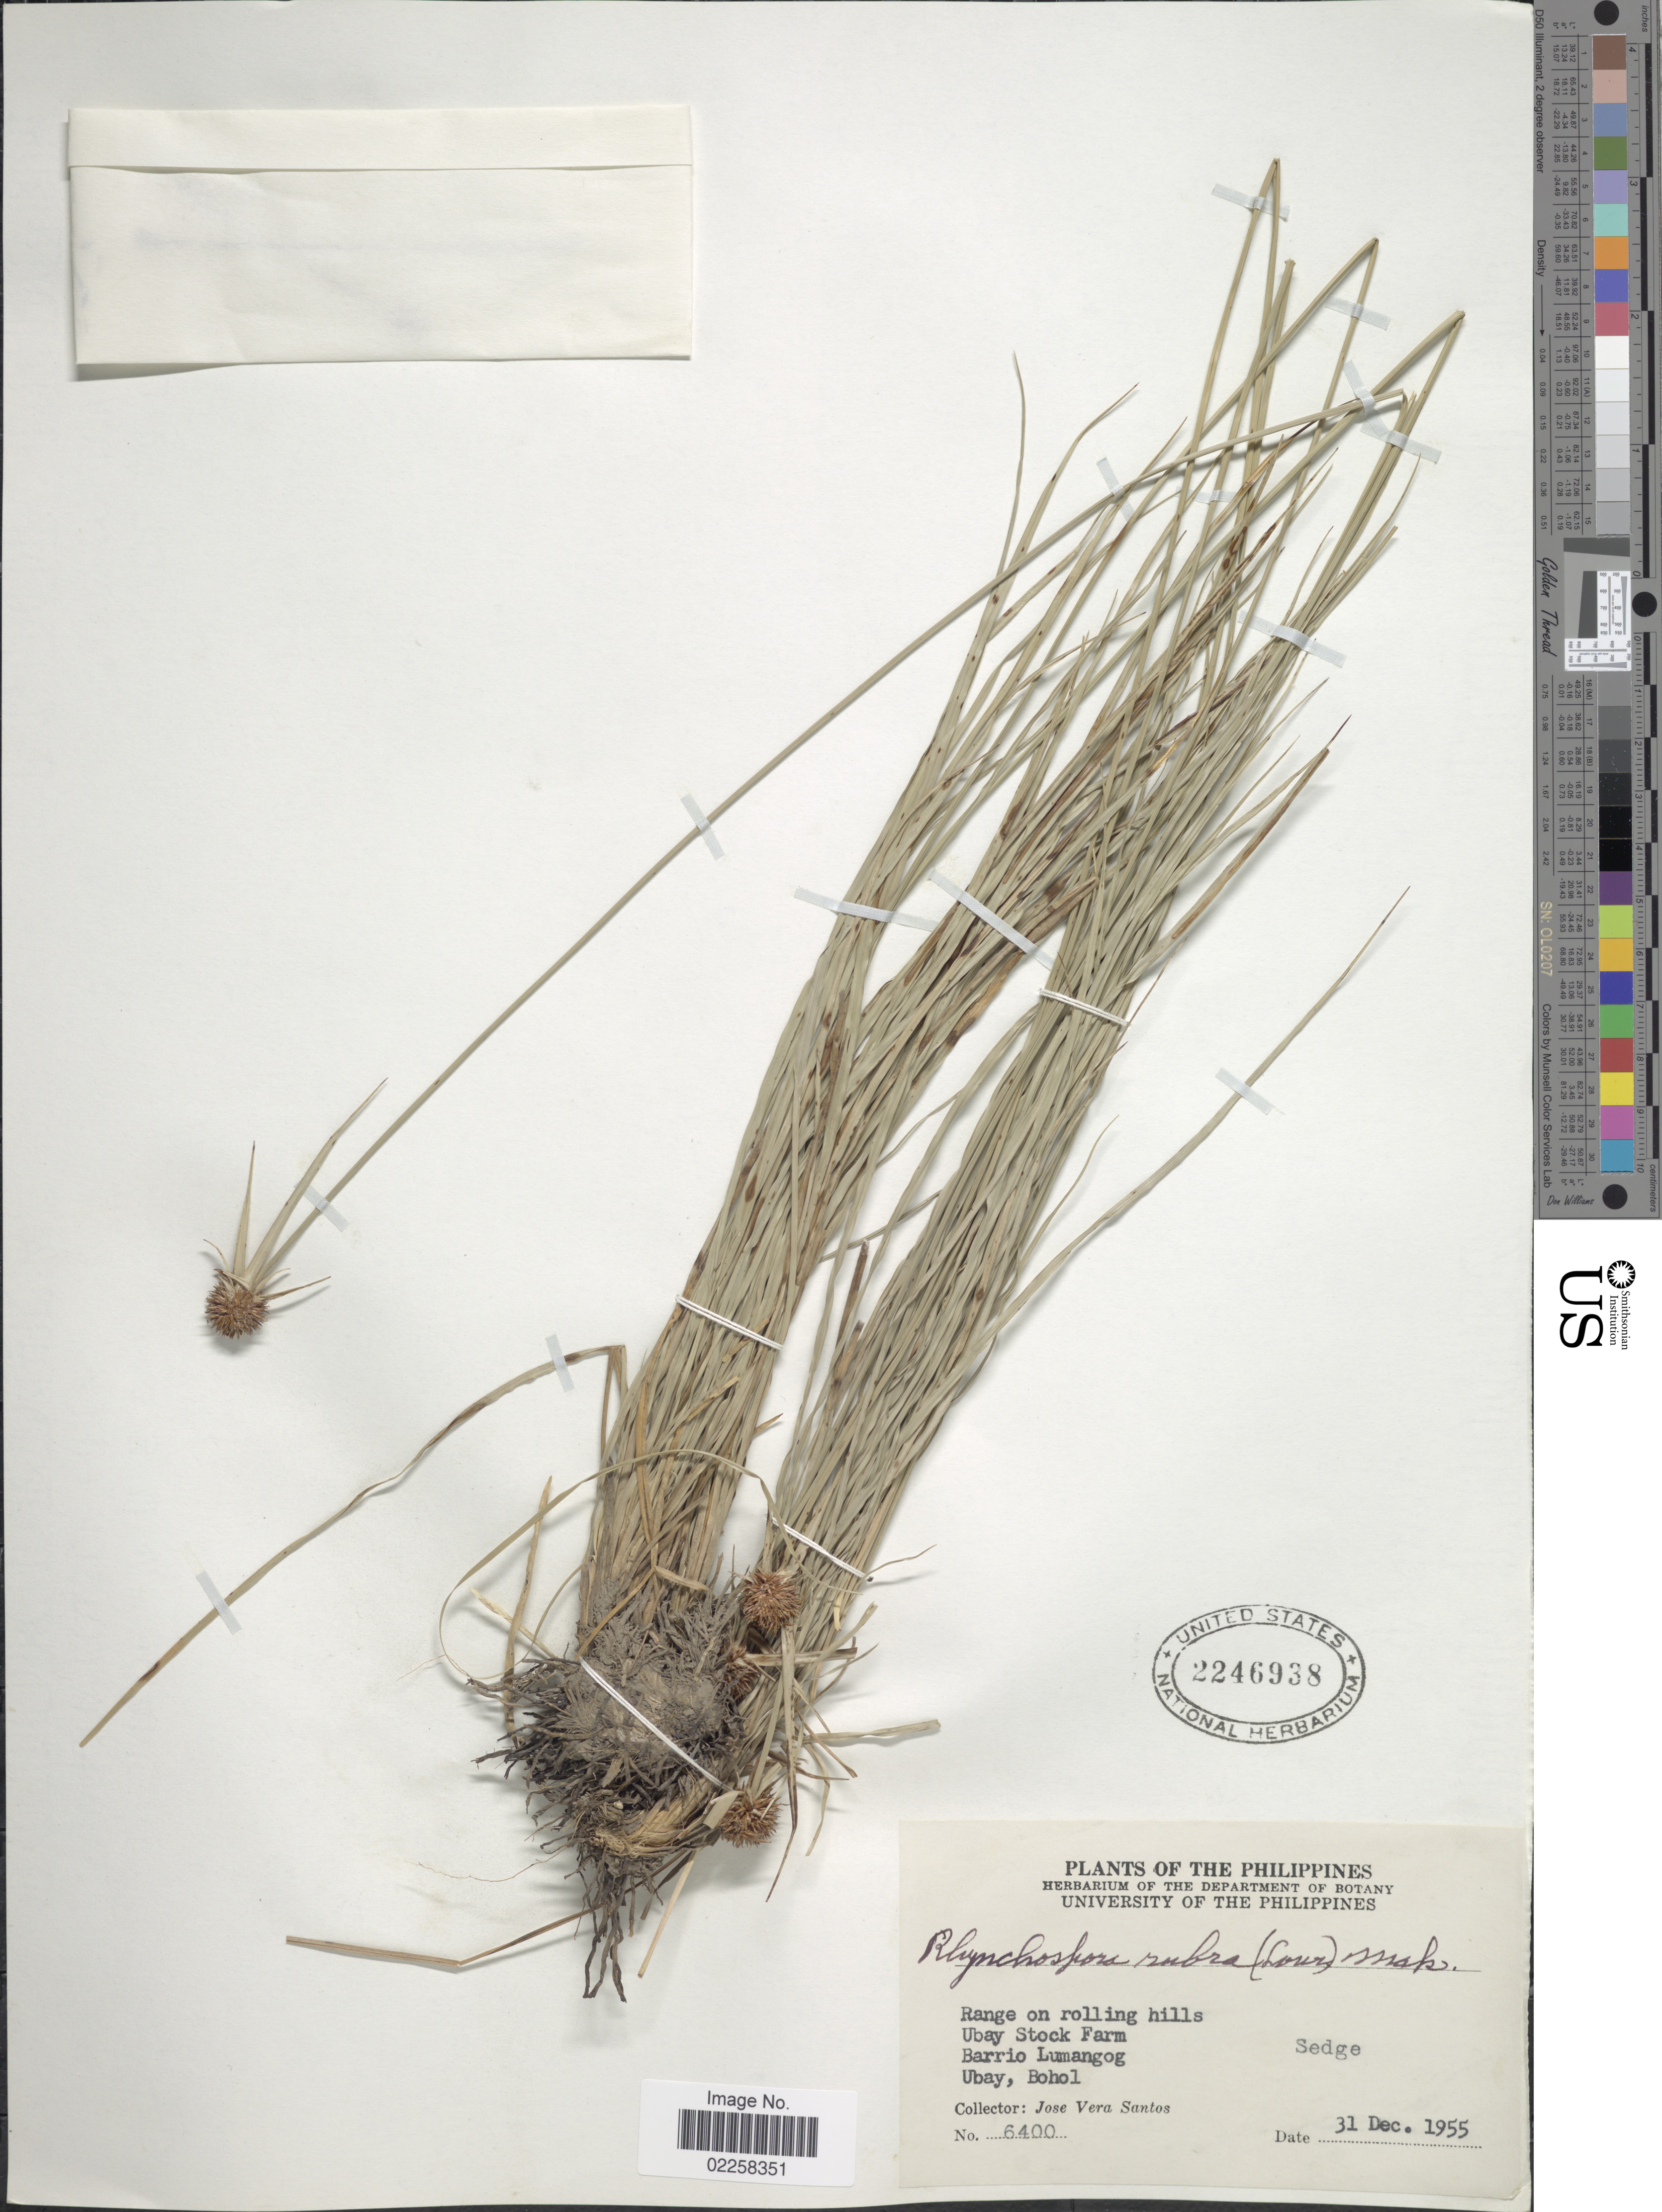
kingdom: Plantae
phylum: Tracheophyta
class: Liliopsida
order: Poales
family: Cyperaceae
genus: Rhynchospora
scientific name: Rhynchospora rubra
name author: (Lour.) Makino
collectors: J. V. Santos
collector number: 6400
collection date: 1955-12-31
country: Philippines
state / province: Central Visayas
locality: Range on rolling hills, Ubay Stock Farm, Barrio Lumangog, Ubay, Bohol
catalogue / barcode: US 2246938